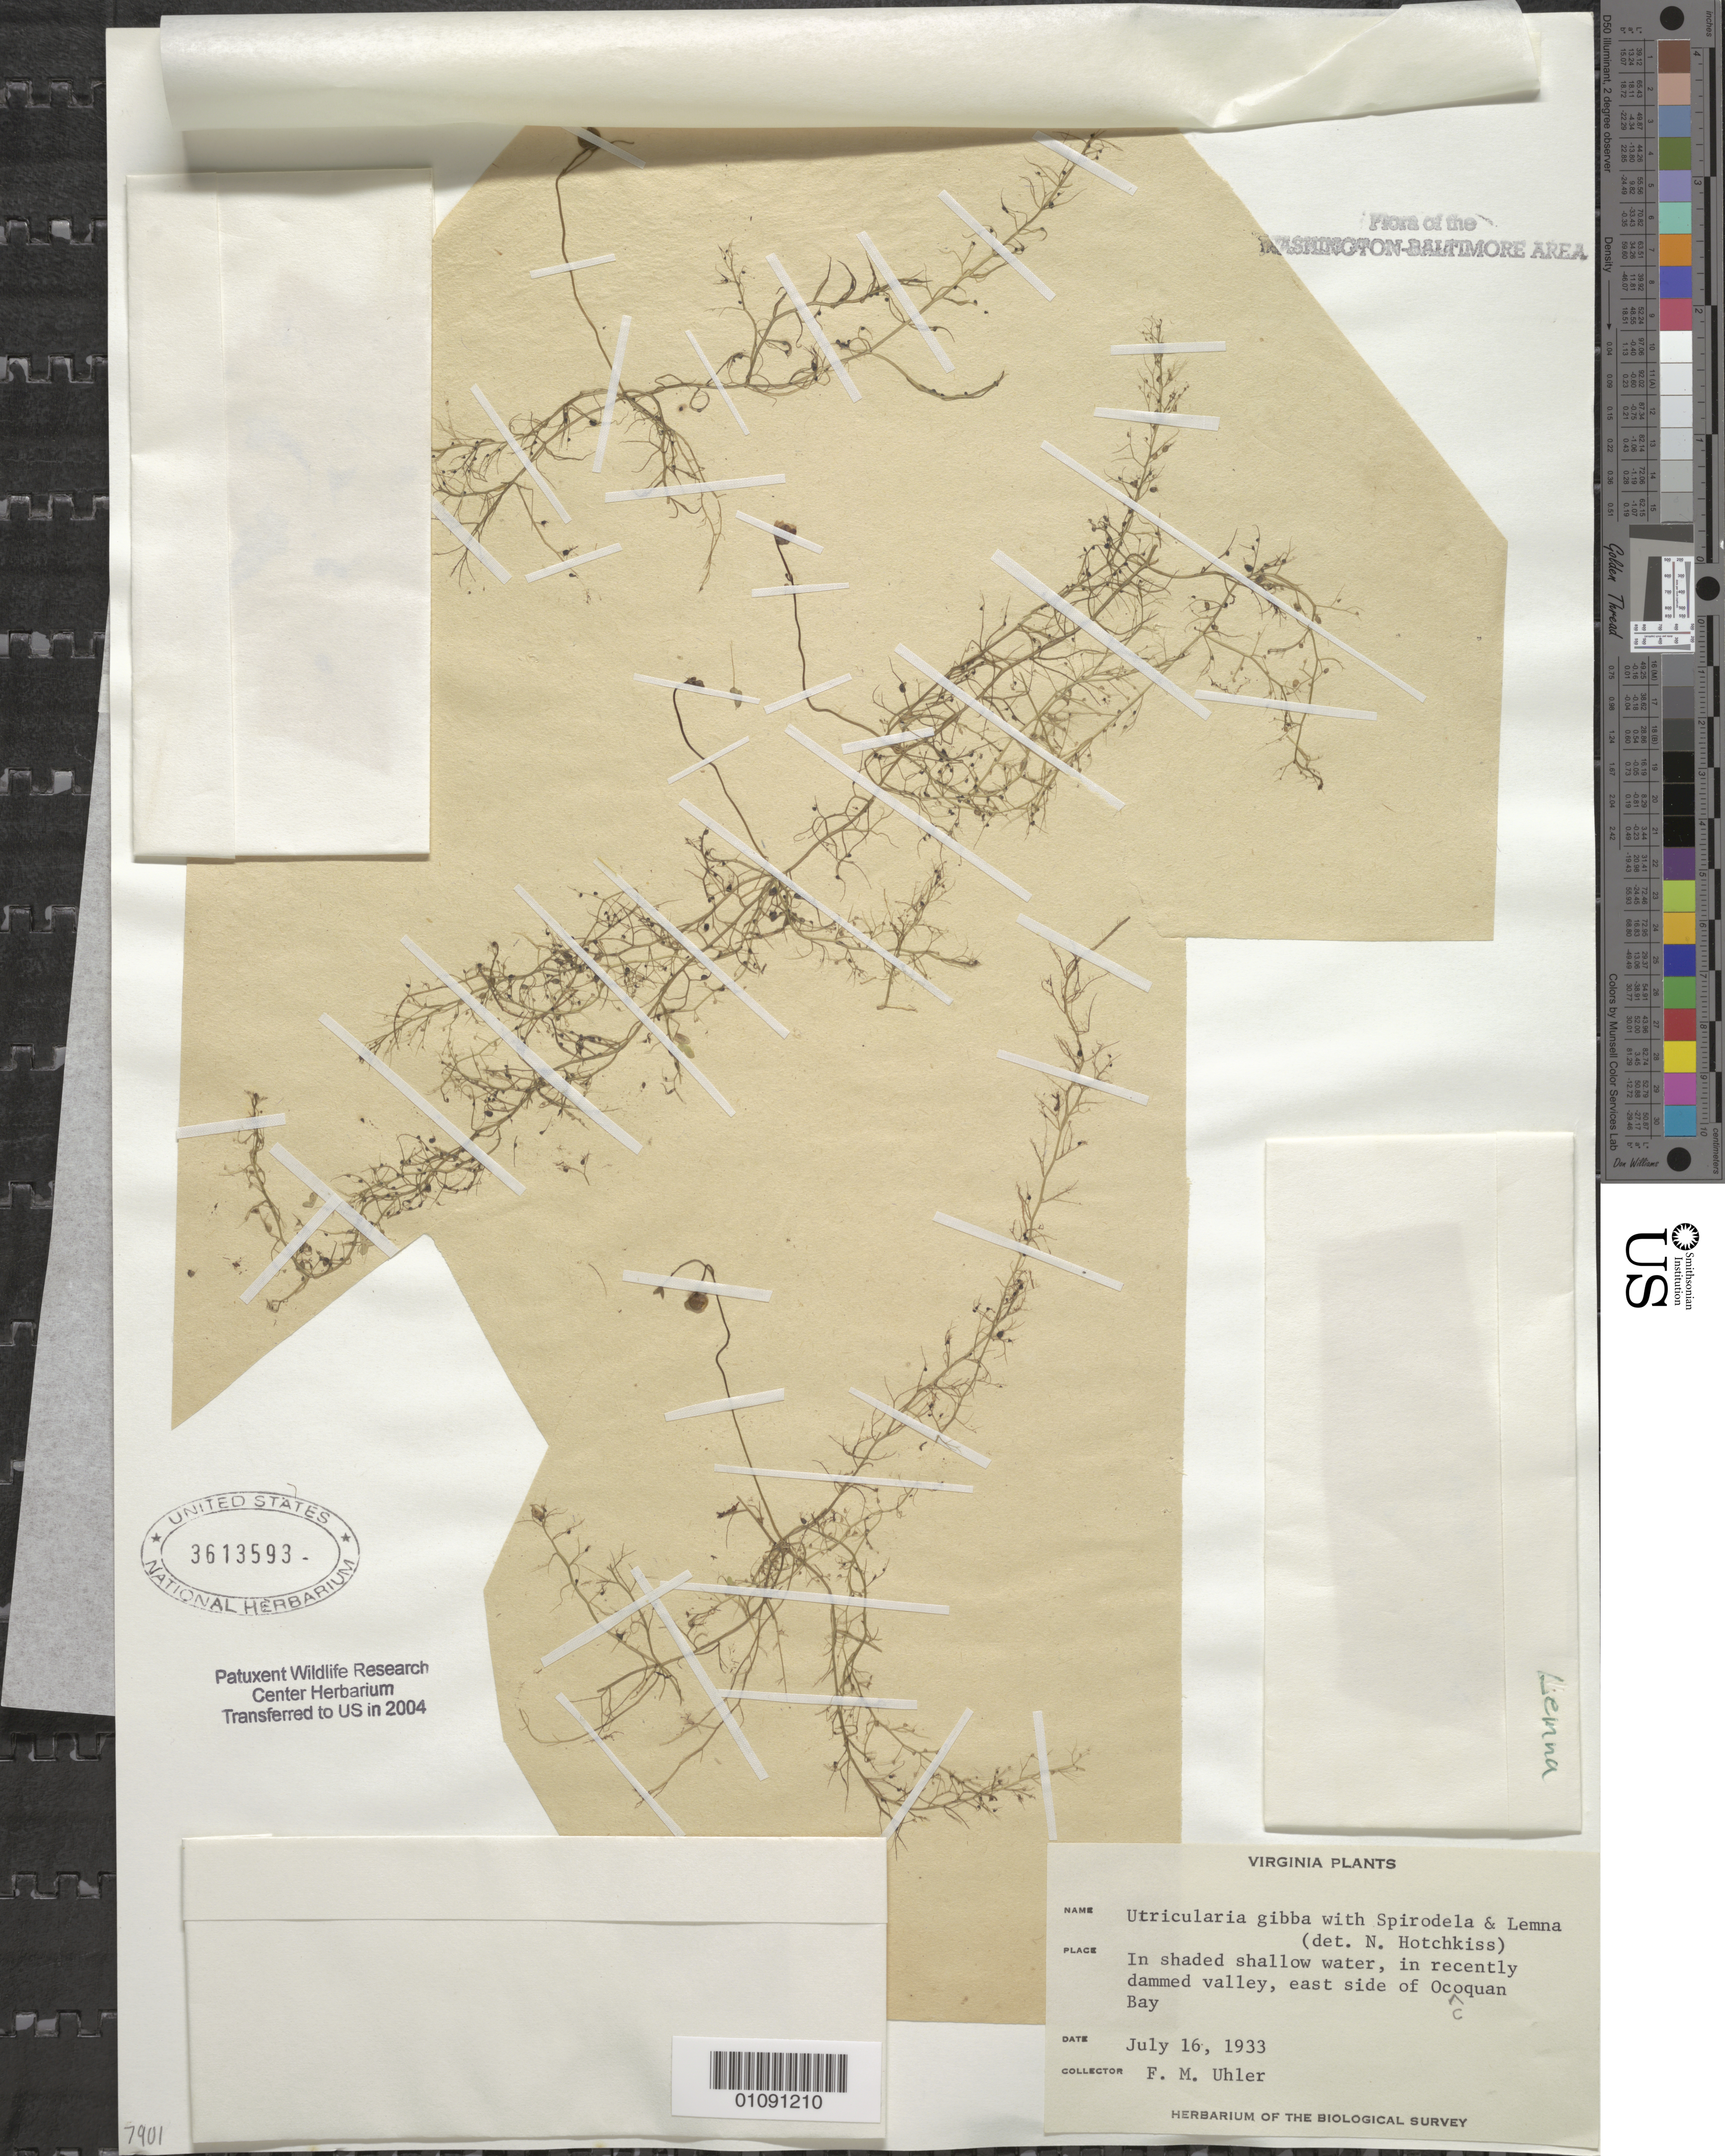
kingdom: Plantae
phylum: Tracheophyta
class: Magnoliopsida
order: Lamiales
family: Lentibulariaceae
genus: Utricularia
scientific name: Utricularia gibba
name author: L.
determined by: Hotchkiss, N.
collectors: F. M. Uhler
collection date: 1933-07-16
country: United States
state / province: Virginia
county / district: Prince William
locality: [Woodbridge]. E. side of Occoquan Bay.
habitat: In shaded shallow water in recently dammed valley.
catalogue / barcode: US 3613593